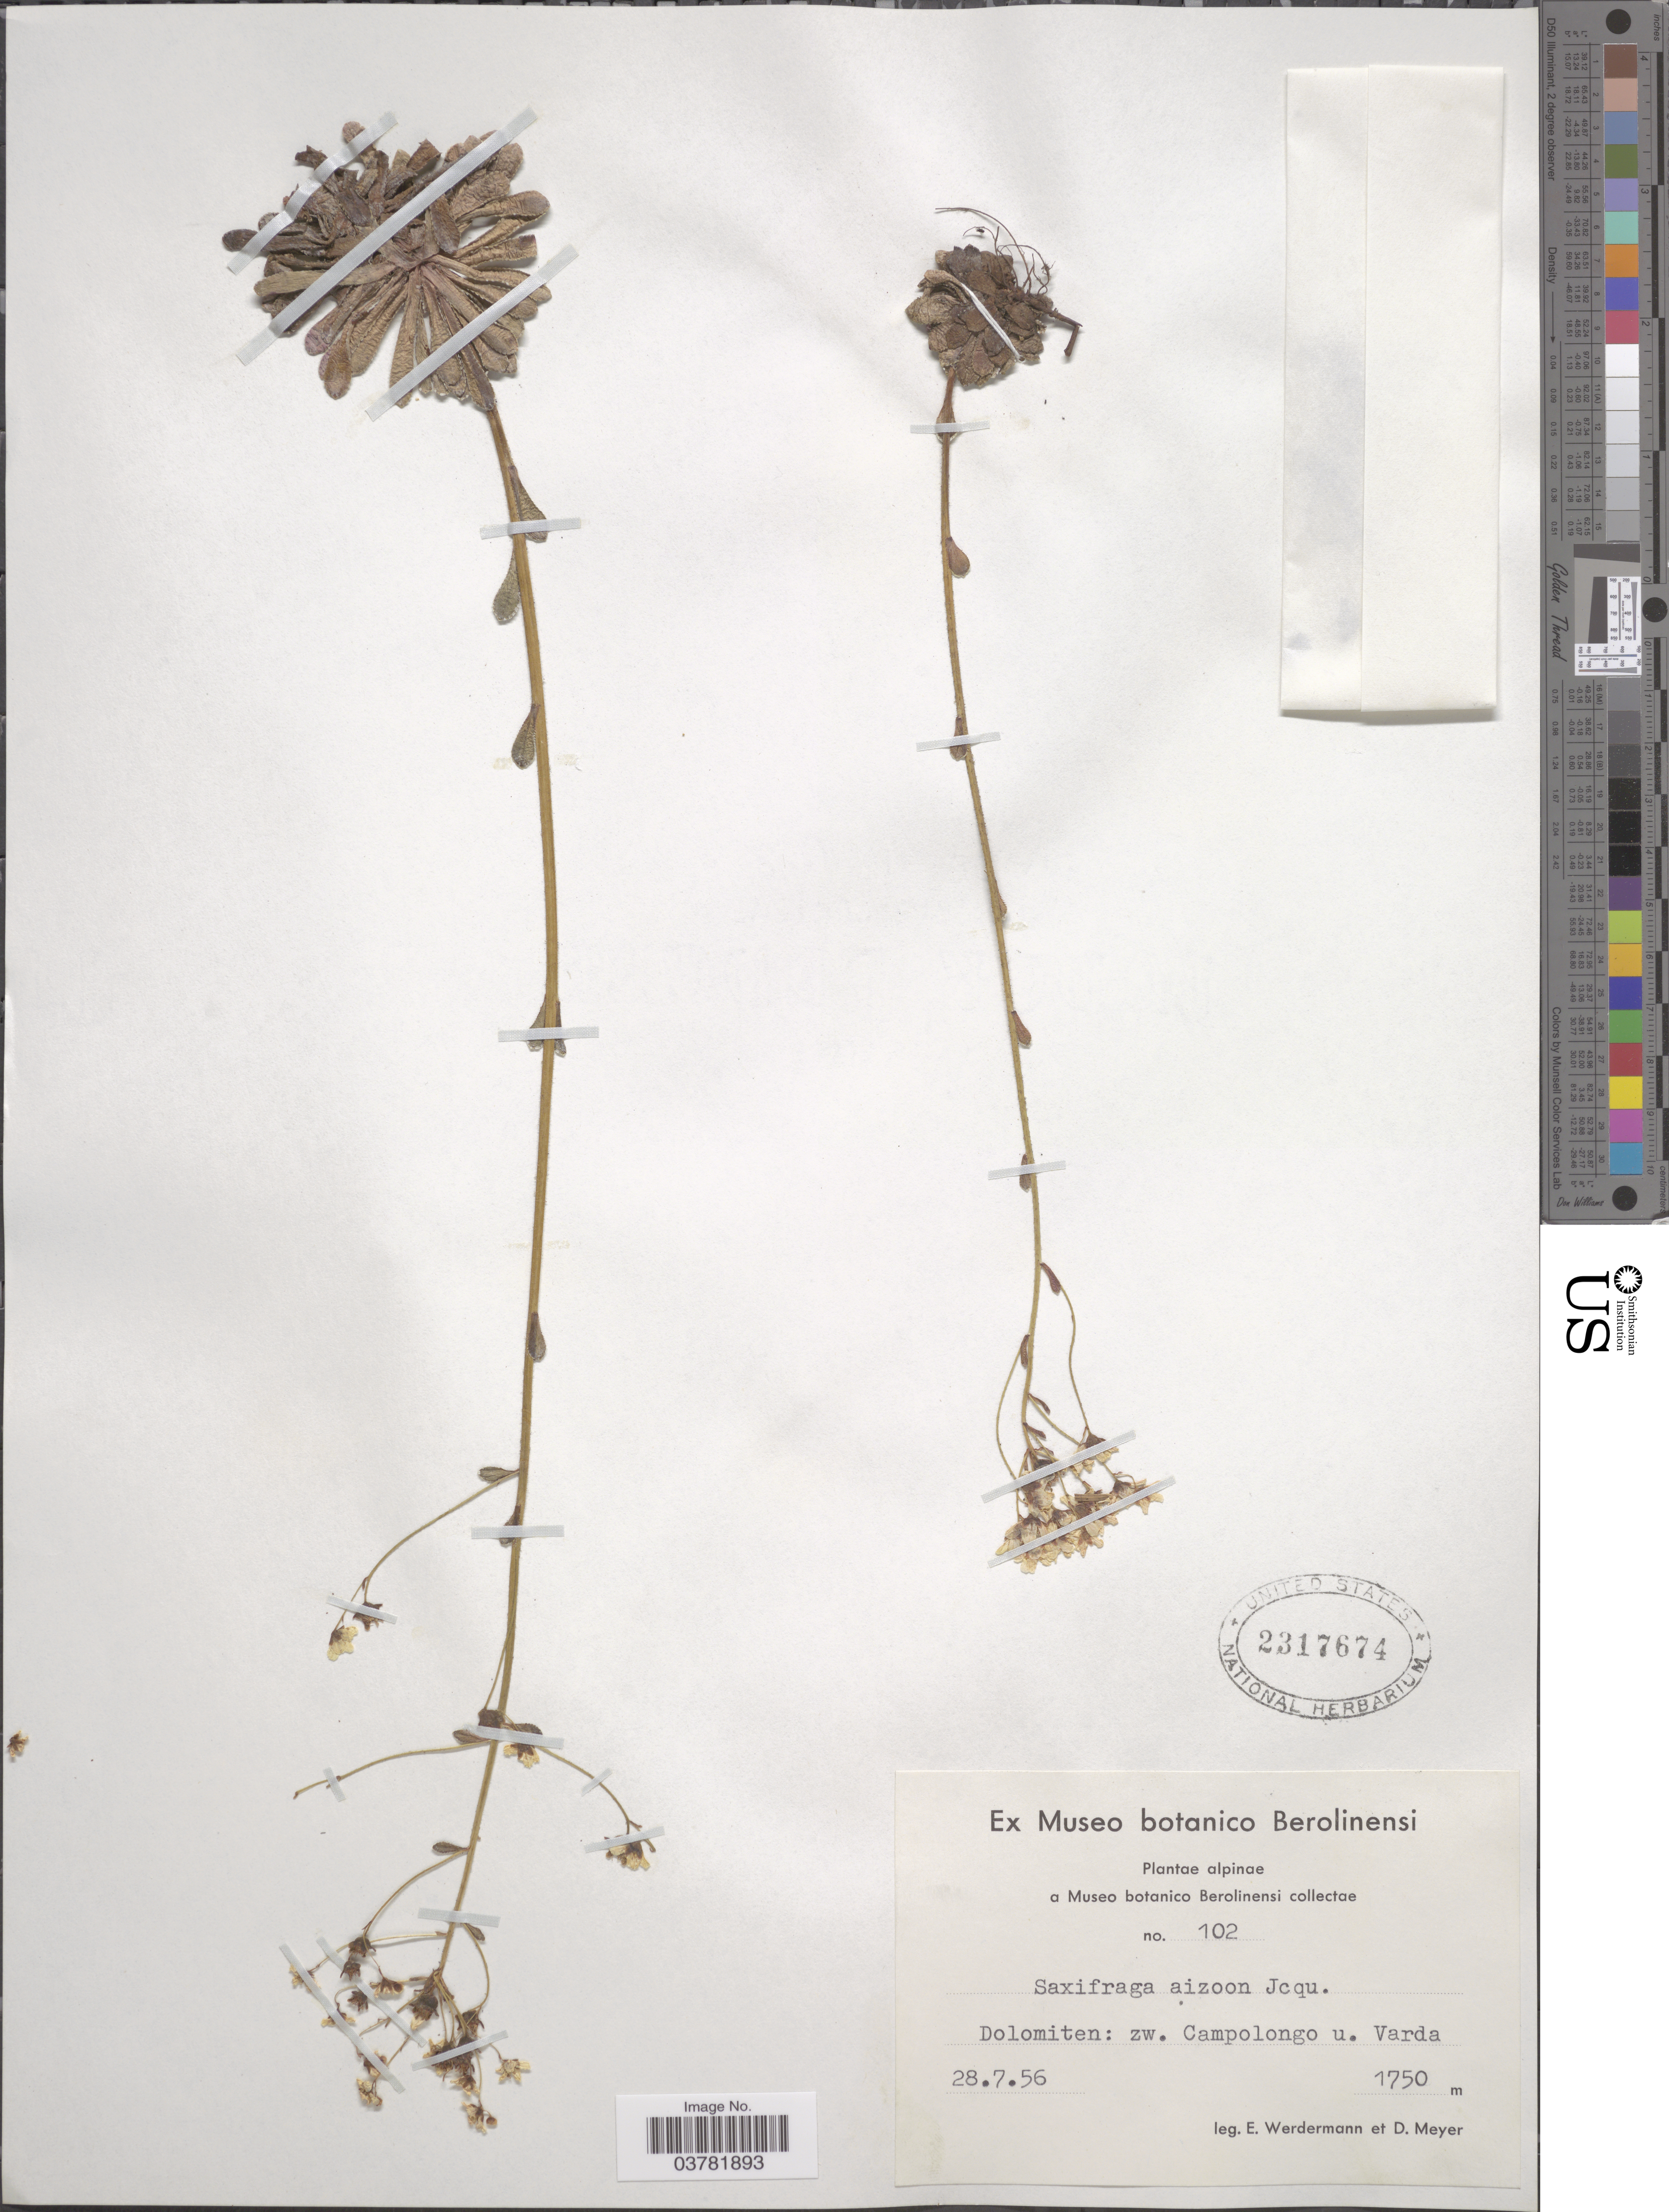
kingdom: Plantae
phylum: Tracheophyta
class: Magnoliopsida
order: Saxifragales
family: Saxifragaceae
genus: Saxifraga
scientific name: Saxifraga aizoon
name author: Jacq.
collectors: E. Werdermann & D. Meyer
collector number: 102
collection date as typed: Transcribed d/m/y: 28/7/56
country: Italy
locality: Dolomiten: zw. Campolongo u. Varda.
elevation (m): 1750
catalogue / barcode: US 2317674